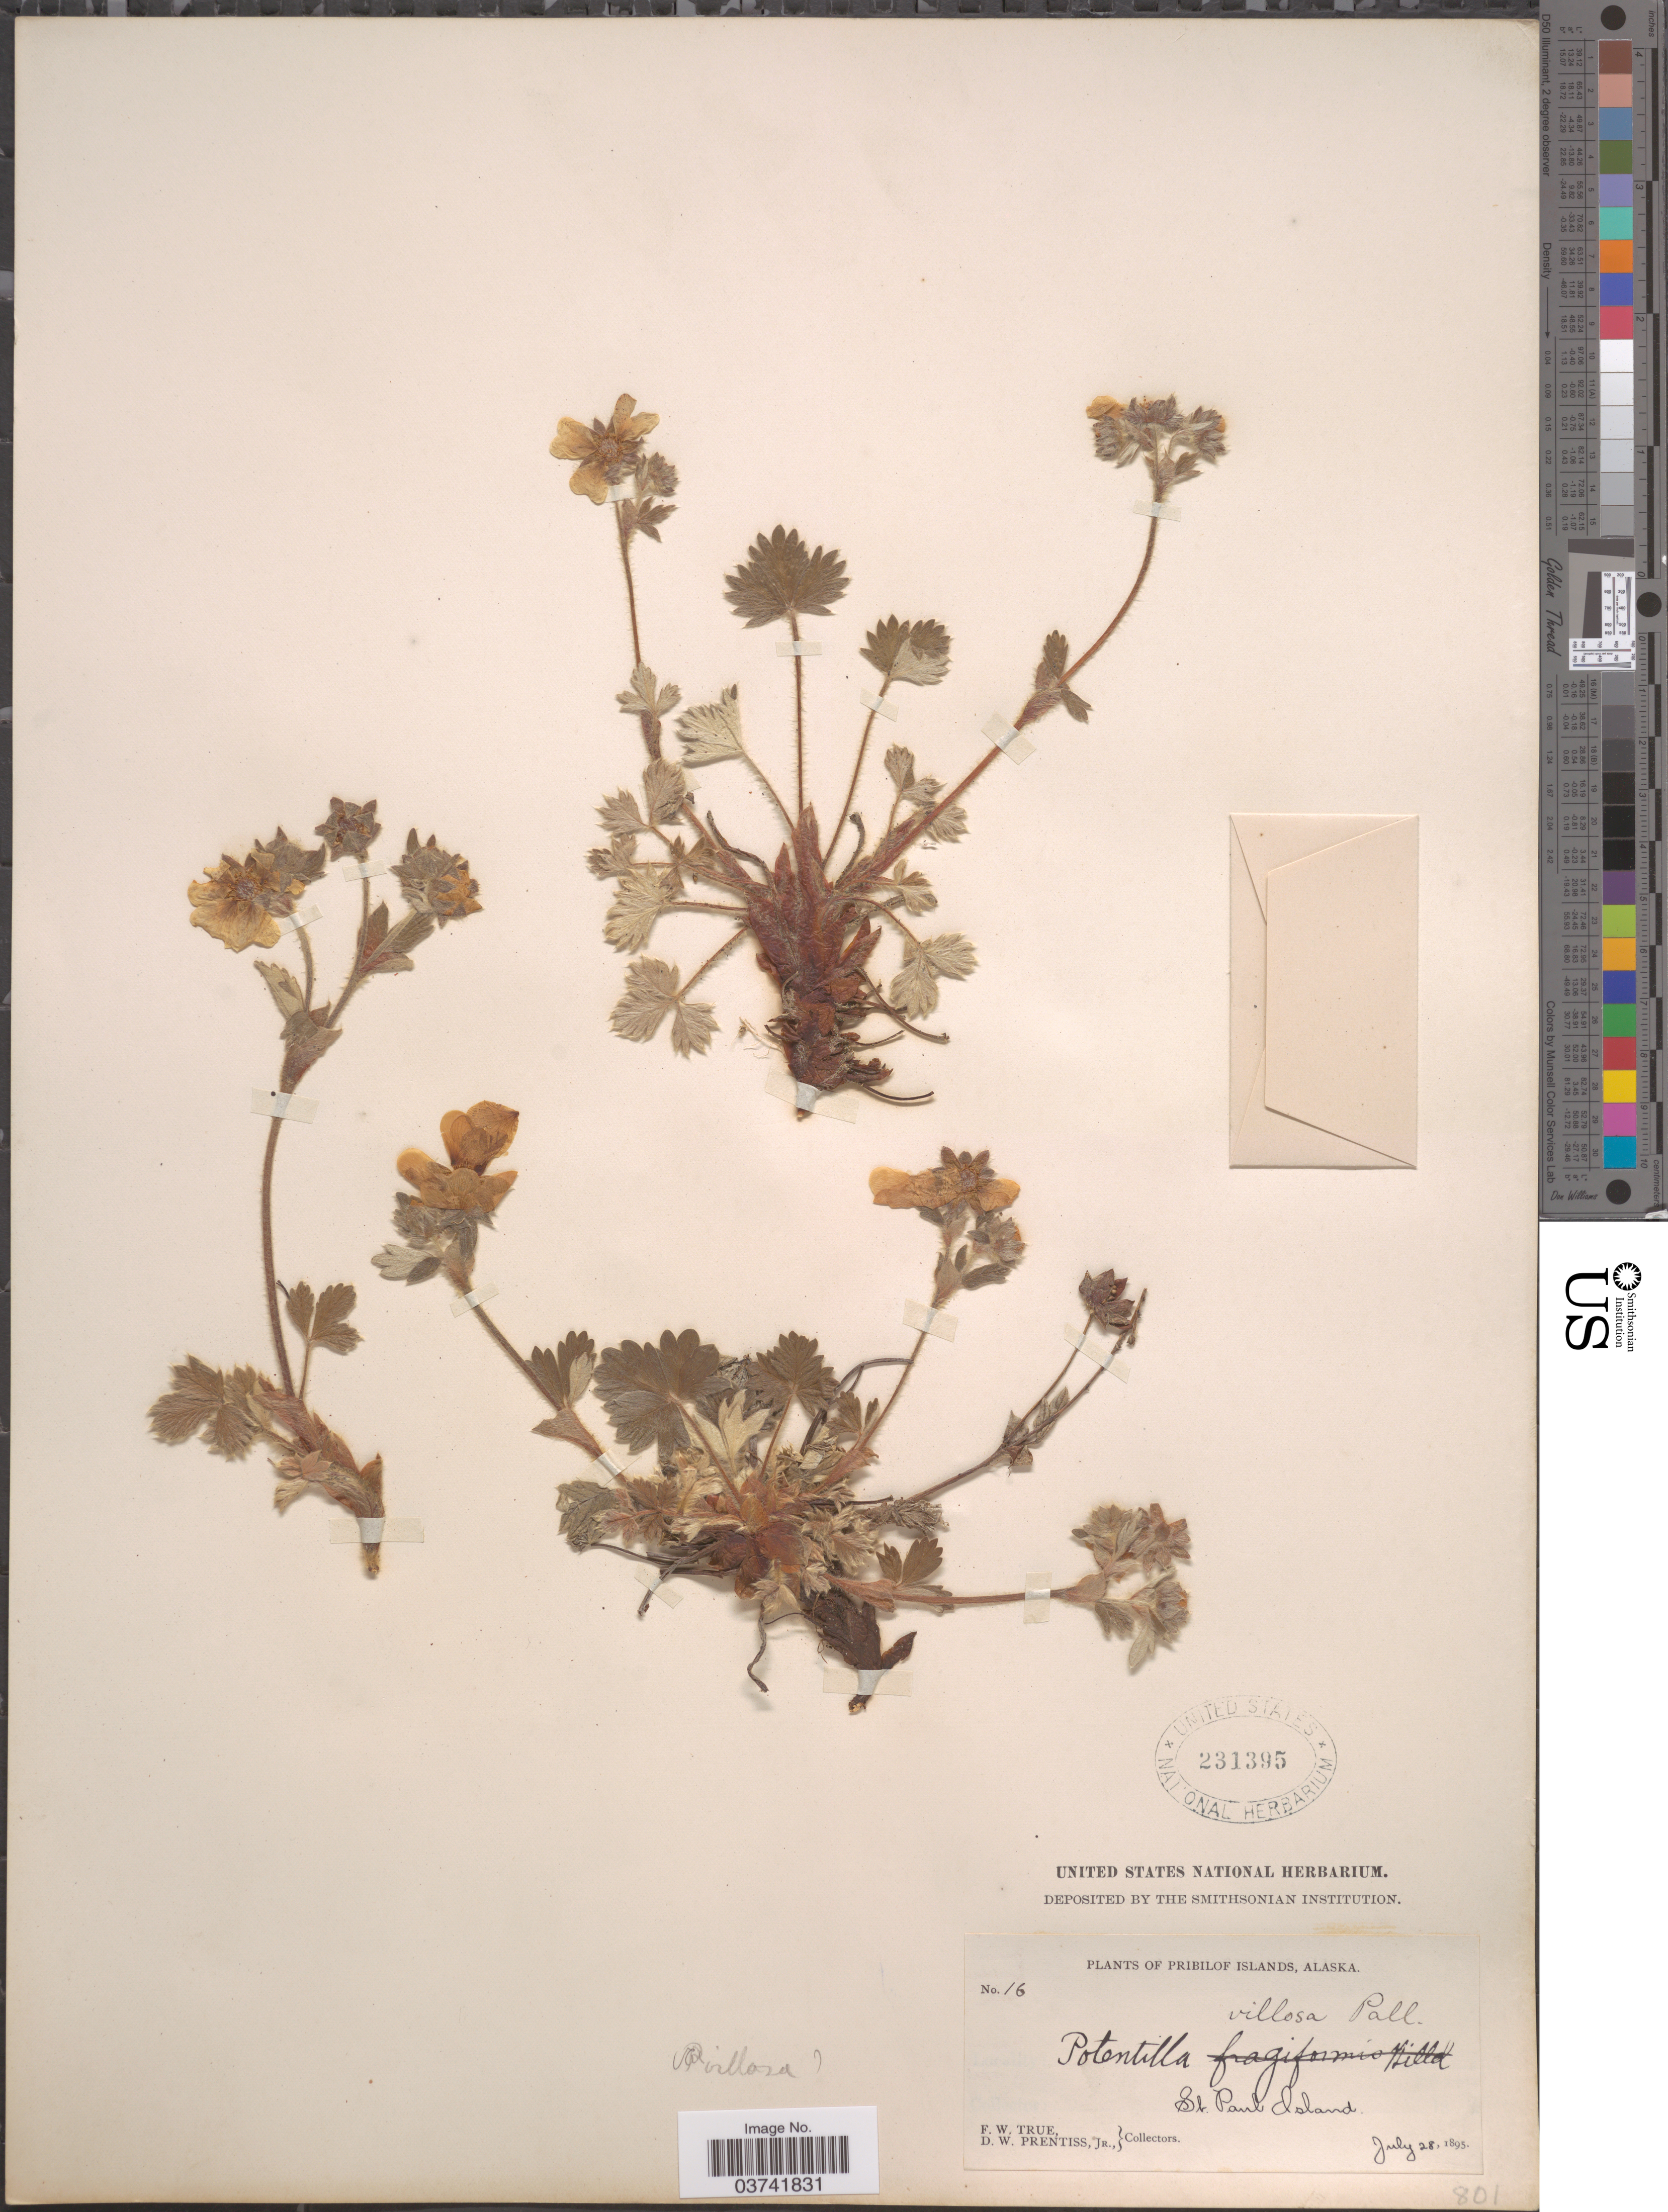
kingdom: Plantae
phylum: Tracheophyta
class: Magnoliopsida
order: Rosales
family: Rosaceae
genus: Potentilla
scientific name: Potentilla villosa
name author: Pall. ex Pursh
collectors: F. True & D. Prentiss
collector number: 16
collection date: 1895-07-28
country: United States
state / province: Alaska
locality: Pribilof Islands. St. Paul Island.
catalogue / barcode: US 231395